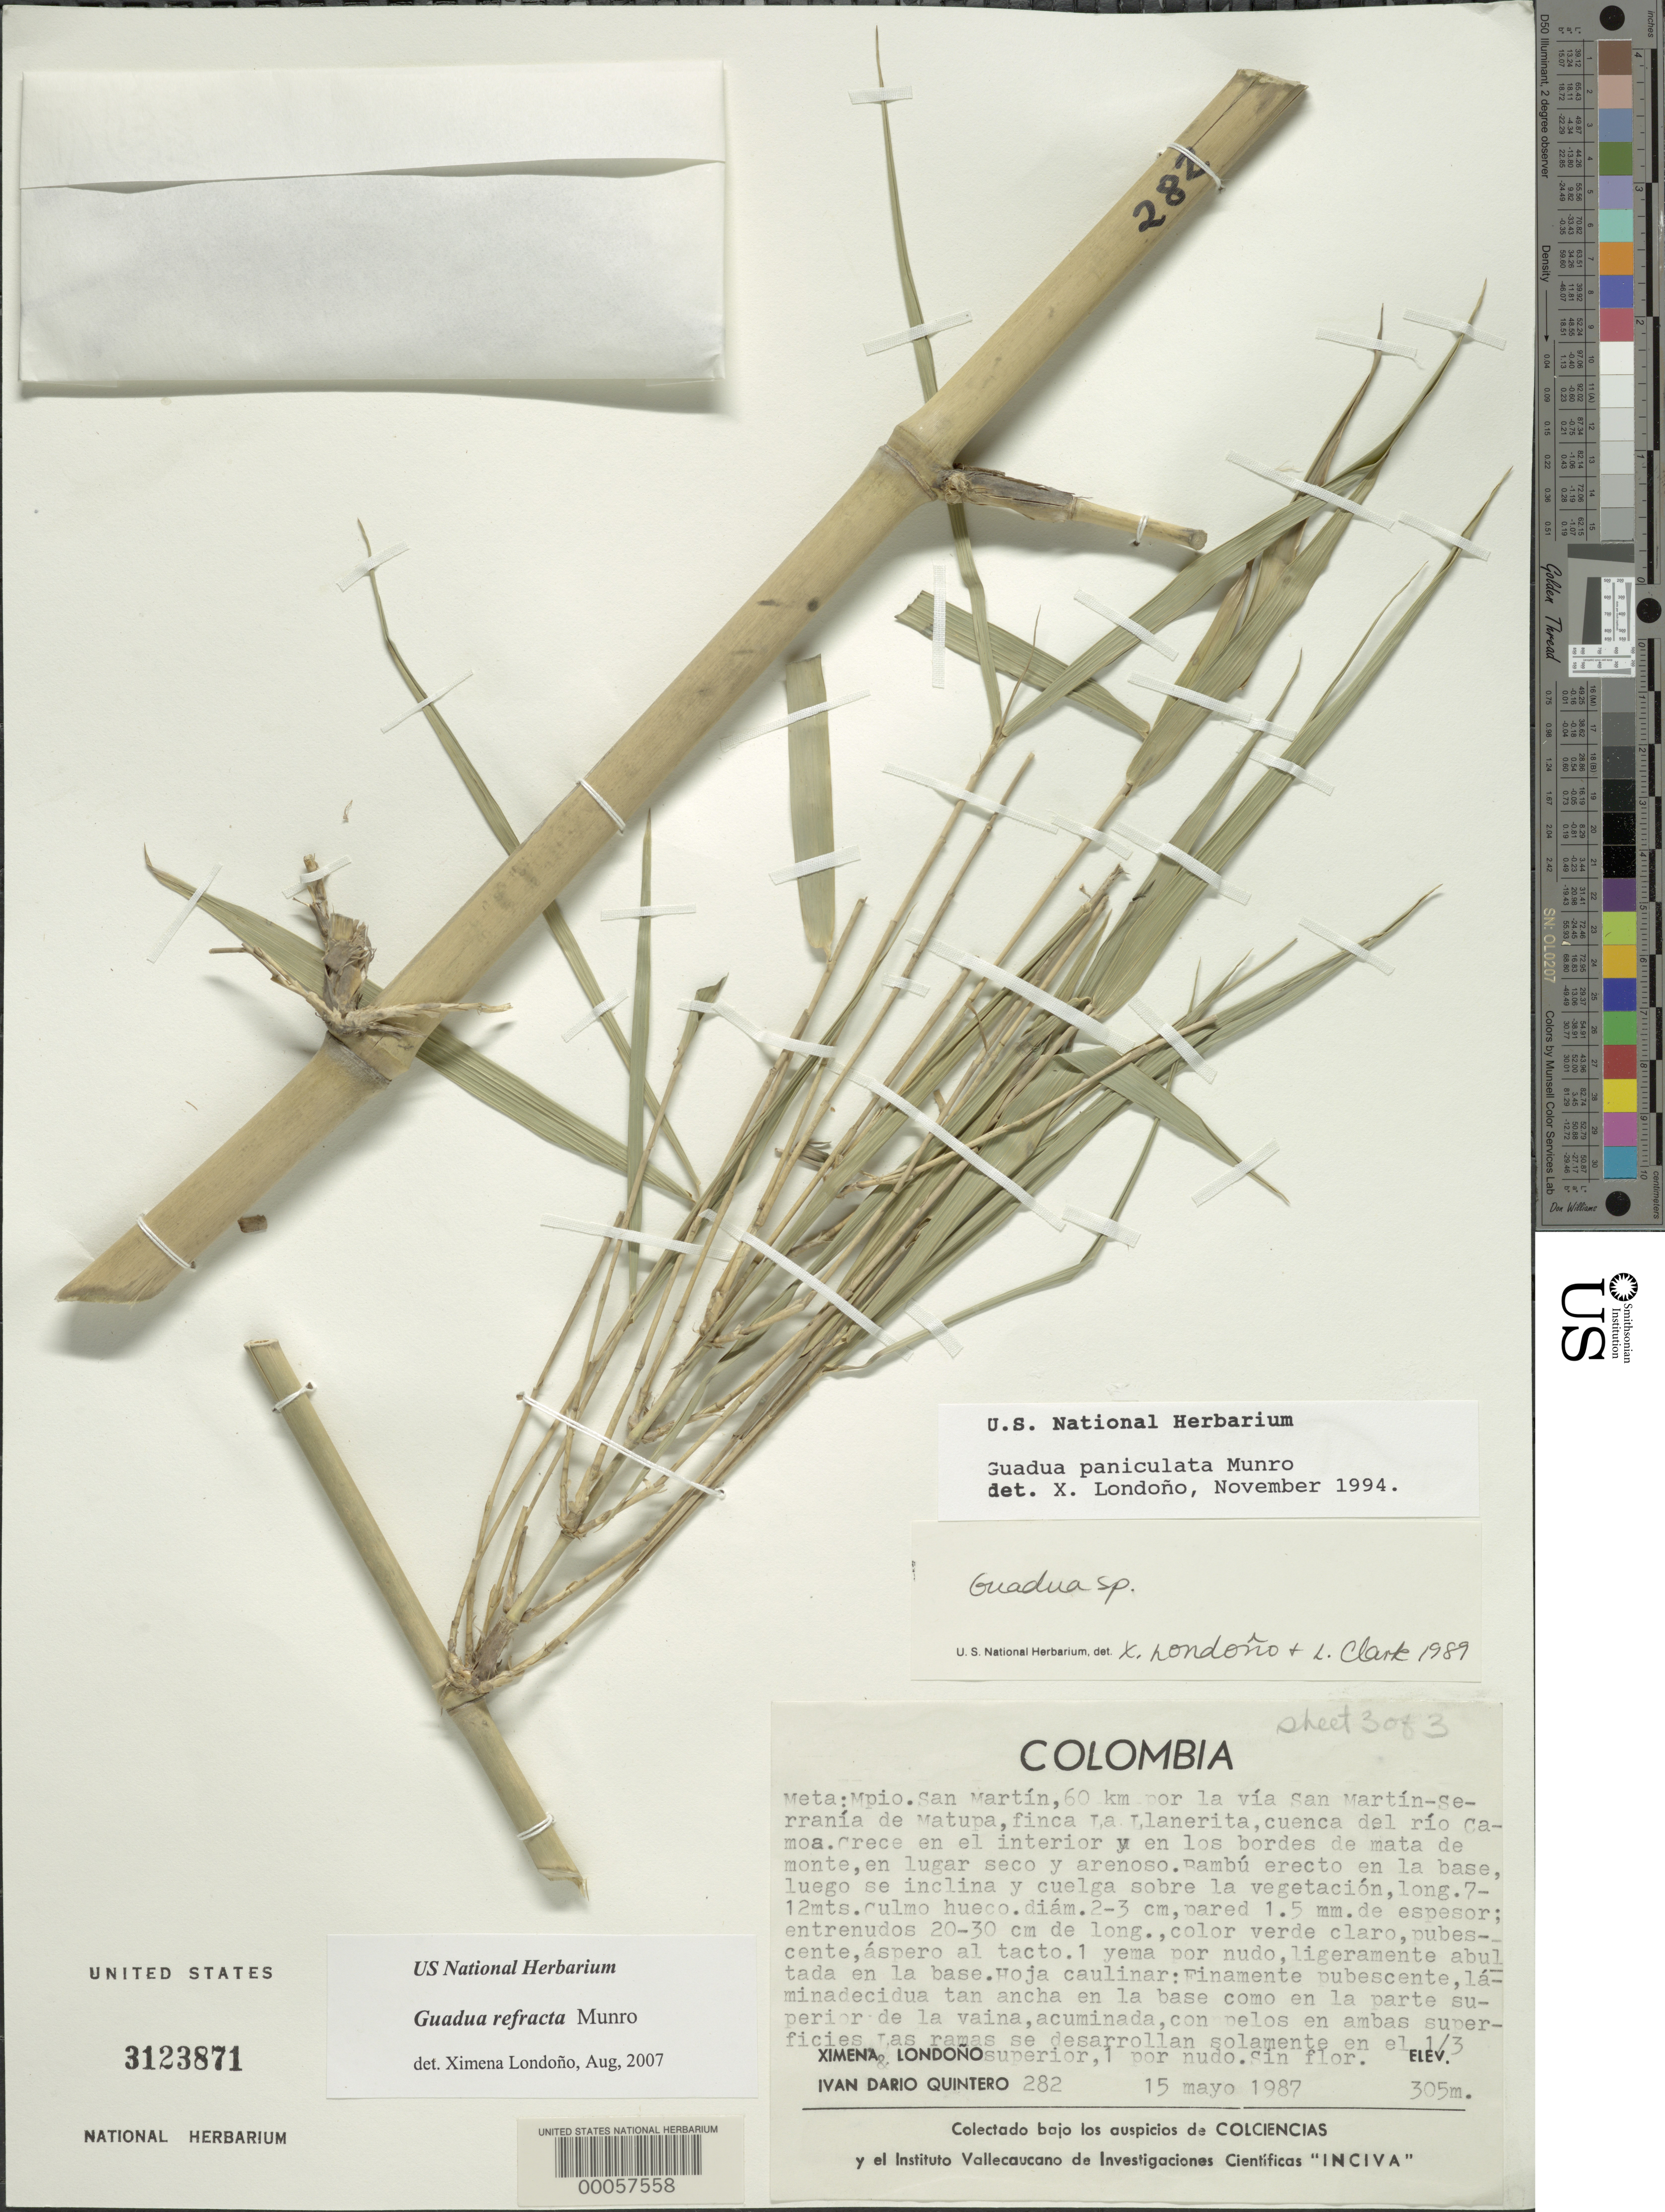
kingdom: Plantae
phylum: Tracheophyta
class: Liliopsida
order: Poales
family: Poaceae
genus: Guadua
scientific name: Guadua refracta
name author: Munro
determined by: Londoño, X., (TULV), Jardin Botanico "Juan Maria Cespedes"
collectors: X. Londoño & I. Quintero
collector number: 282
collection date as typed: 15 May 1987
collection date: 1987-05-15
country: Colombia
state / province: Meta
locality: San Martin, 60 km down the San Martin-Serrania de Matupa road, la llanerita, the Camos River Valley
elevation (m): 305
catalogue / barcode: US 3123871